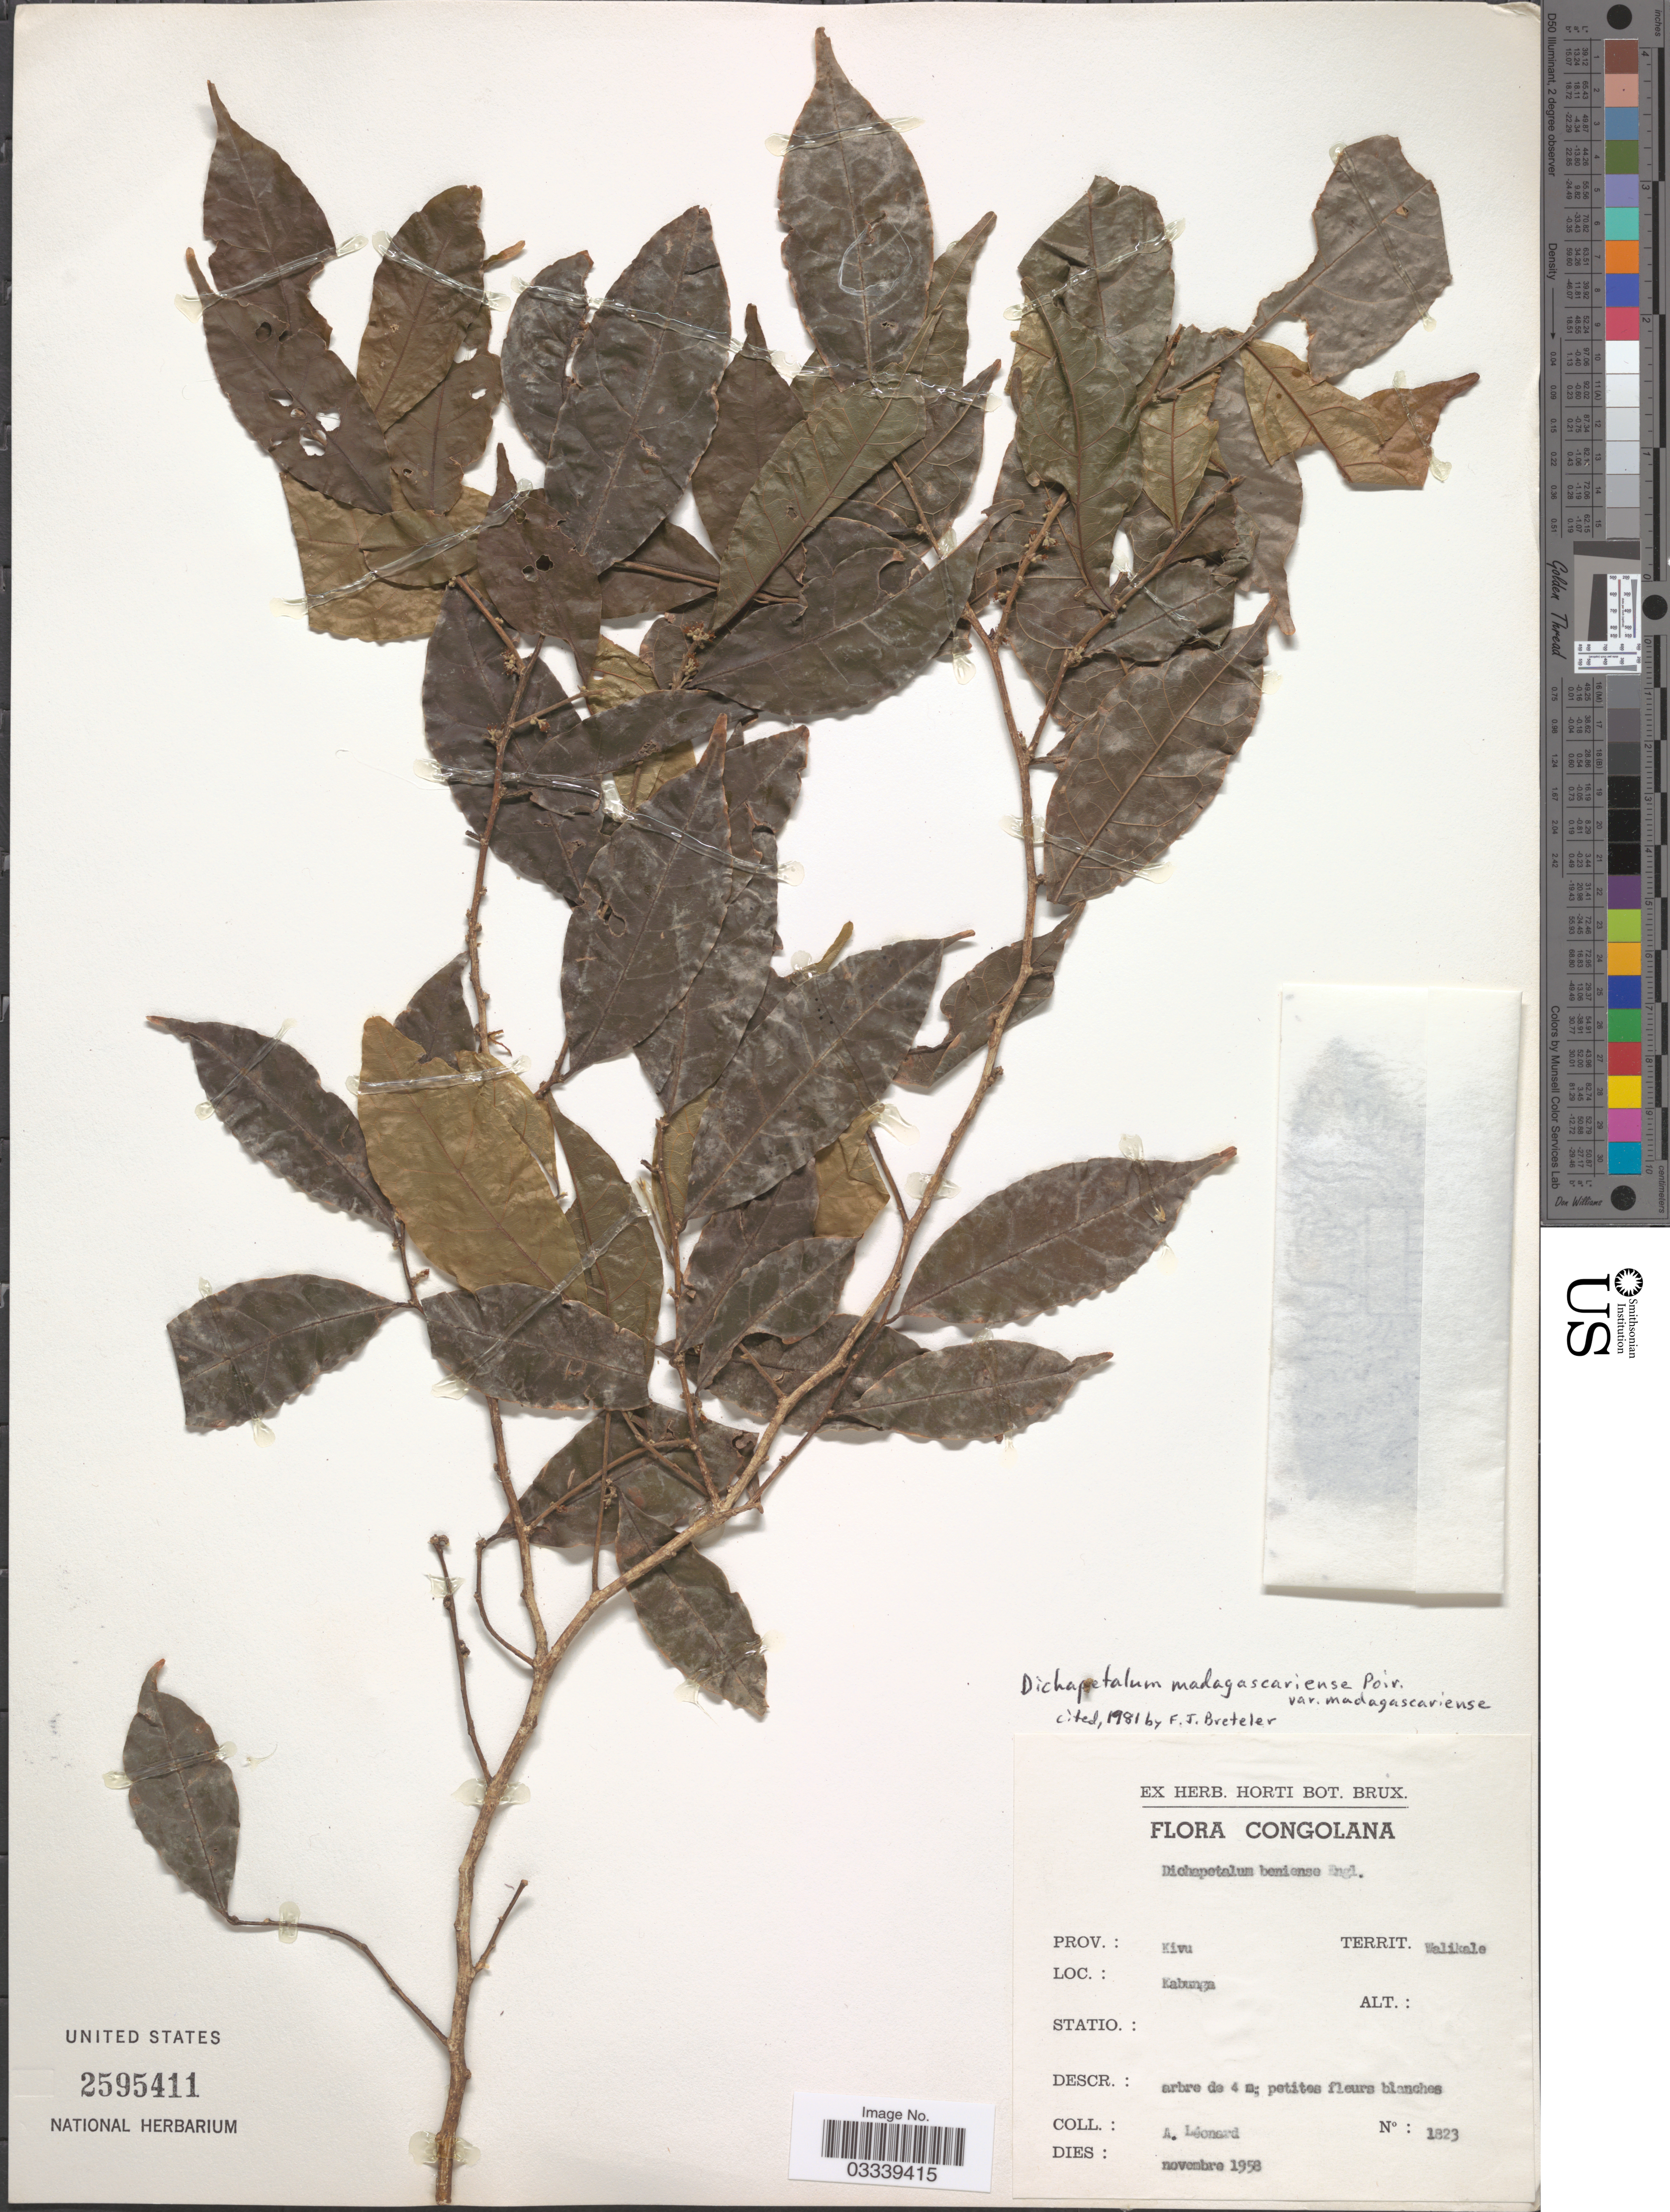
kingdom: Plantae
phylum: Tracheophyta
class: Magnoliopsida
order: Malpighiales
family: Dichapetalaceae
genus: Dichapetalum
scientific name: Dichapetalum madagascariense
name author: Poir.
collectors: A. Leonard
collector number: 1823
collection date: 1958-11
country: Congo, Democratic Republic of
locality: Congolana, Prov.: Kivu, Territ. Walikale, Kabunga.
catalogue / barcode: US 2595411